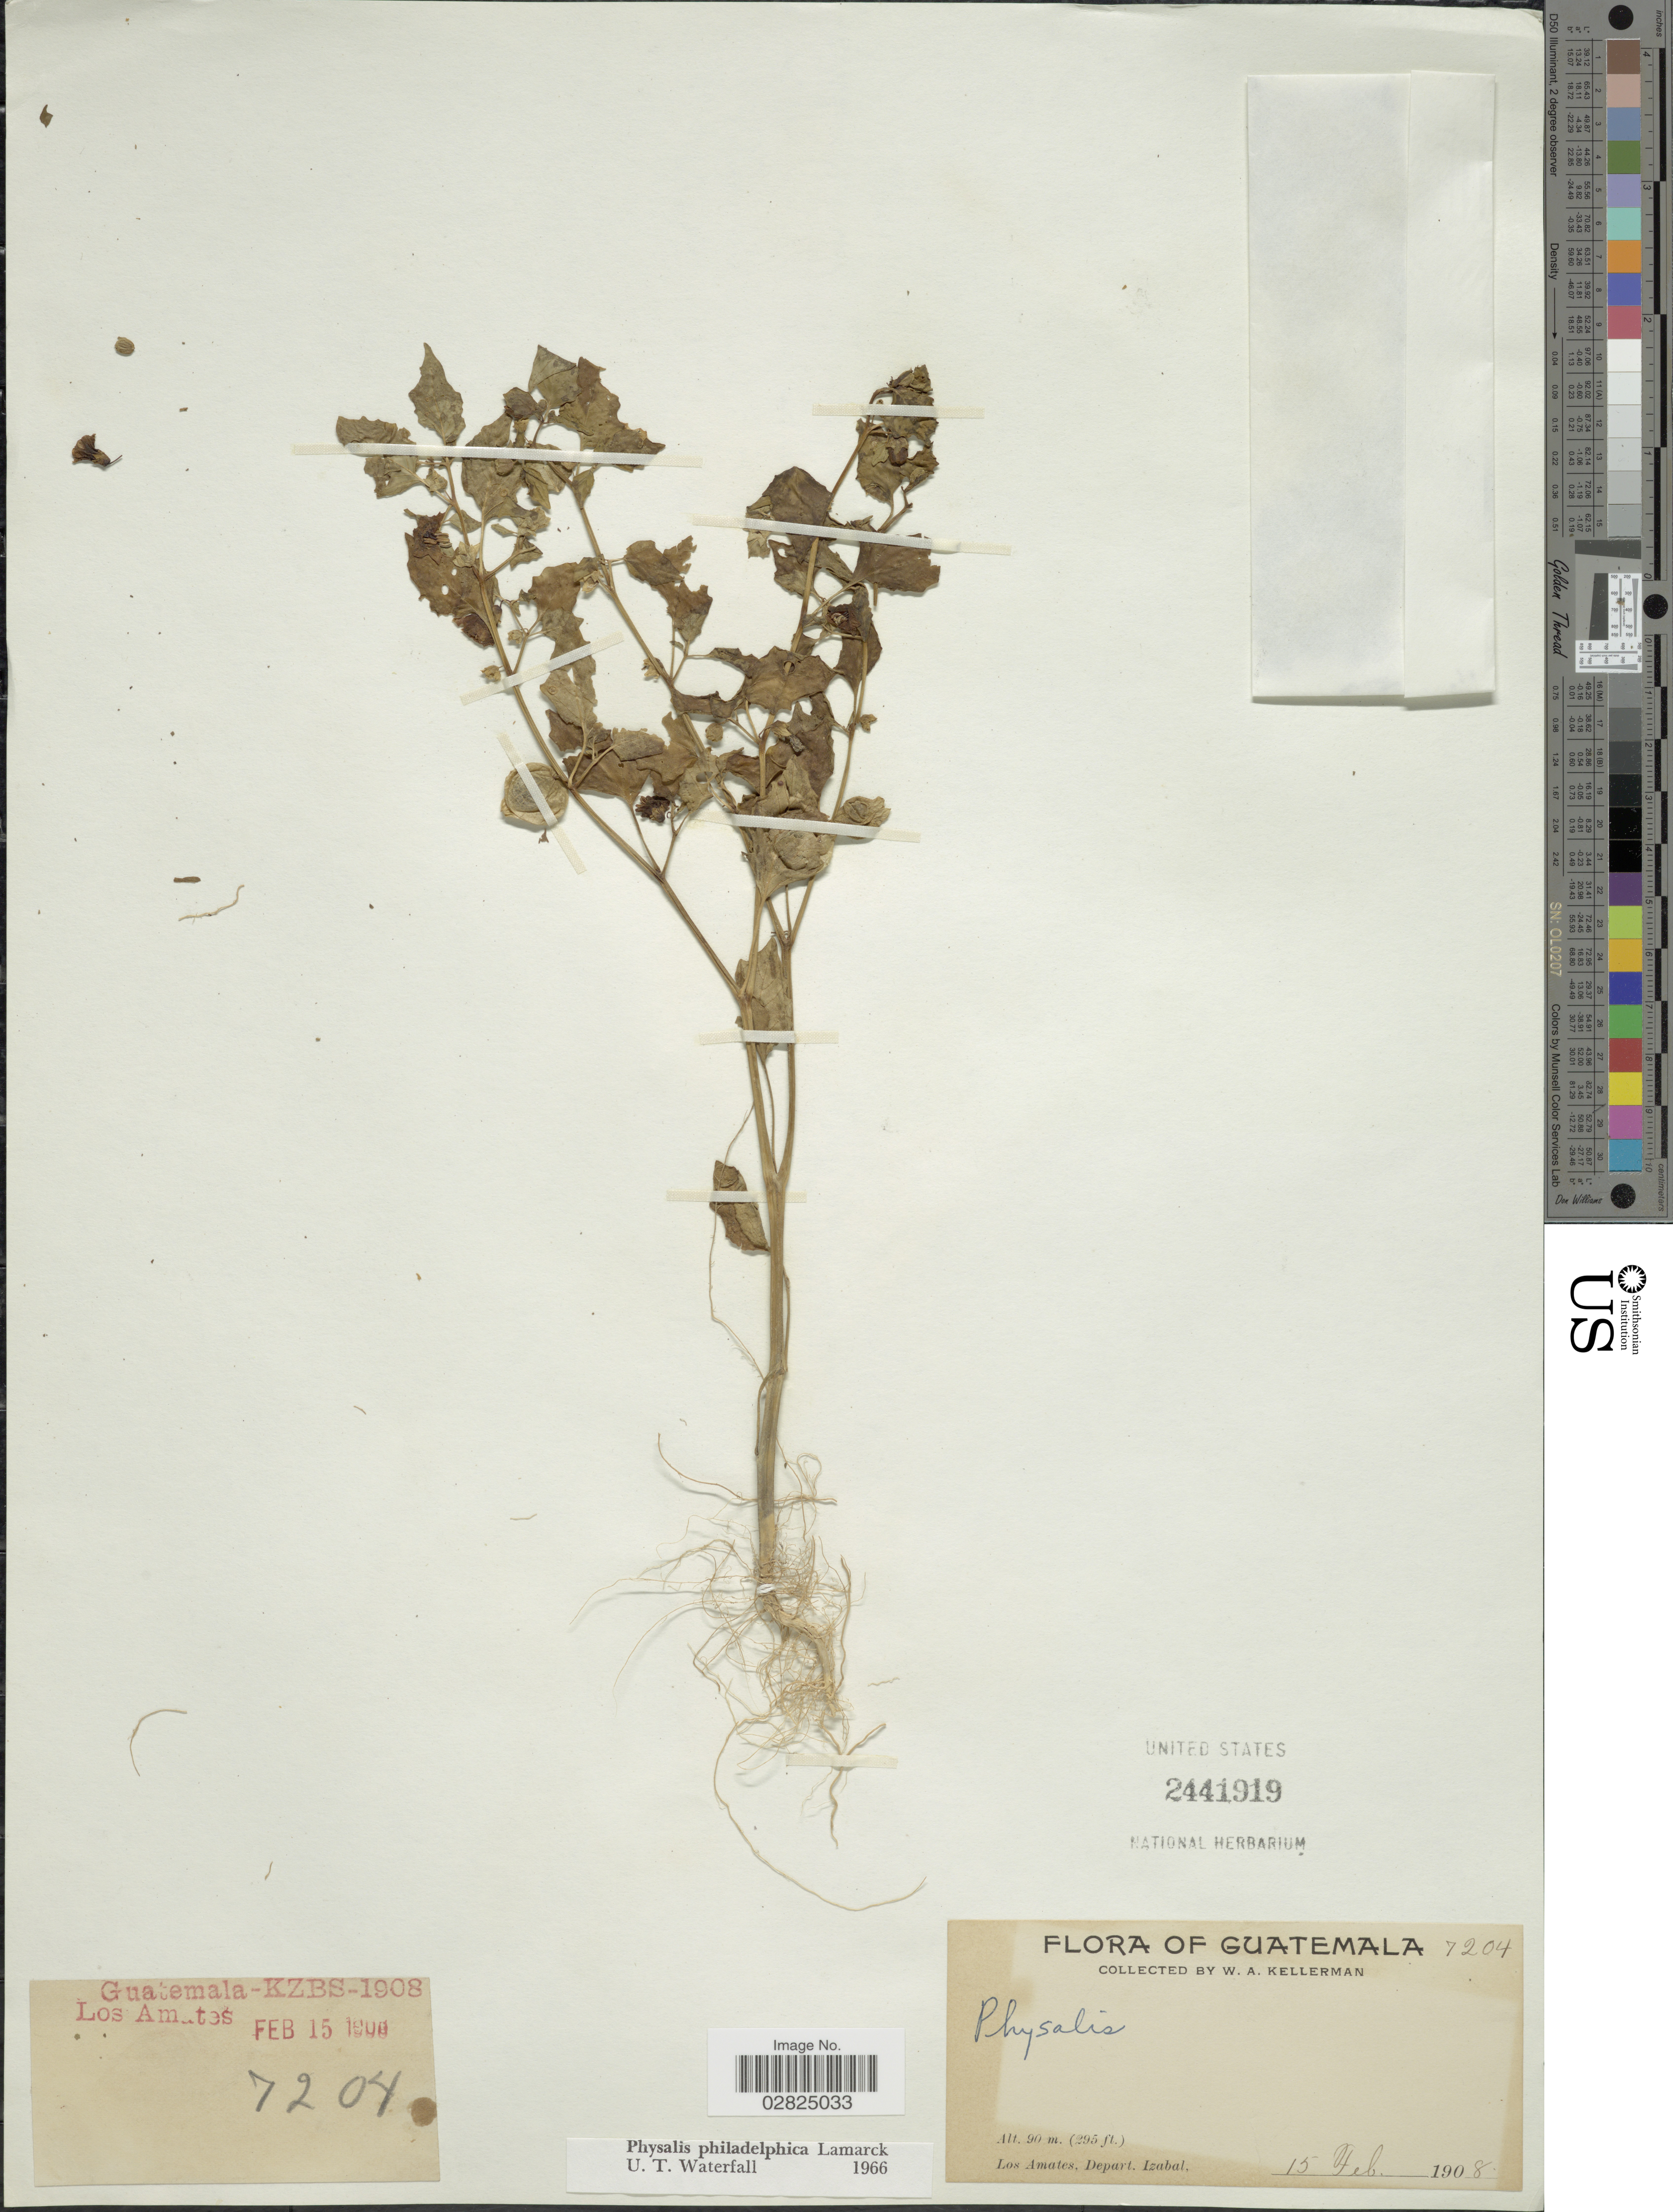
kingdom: Plantae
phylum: Tracheophyta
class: Magnoliopsida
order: Solanales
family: Solanaceae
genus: Physalis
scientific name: Physalis philadelphica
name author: Lam.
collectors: W. Kellerman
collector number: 7204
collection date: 1908-02-15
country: Guatemala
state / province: Izabal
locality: Los Amates, Dept. Izabal.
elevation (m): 90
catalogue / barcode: US 2441919